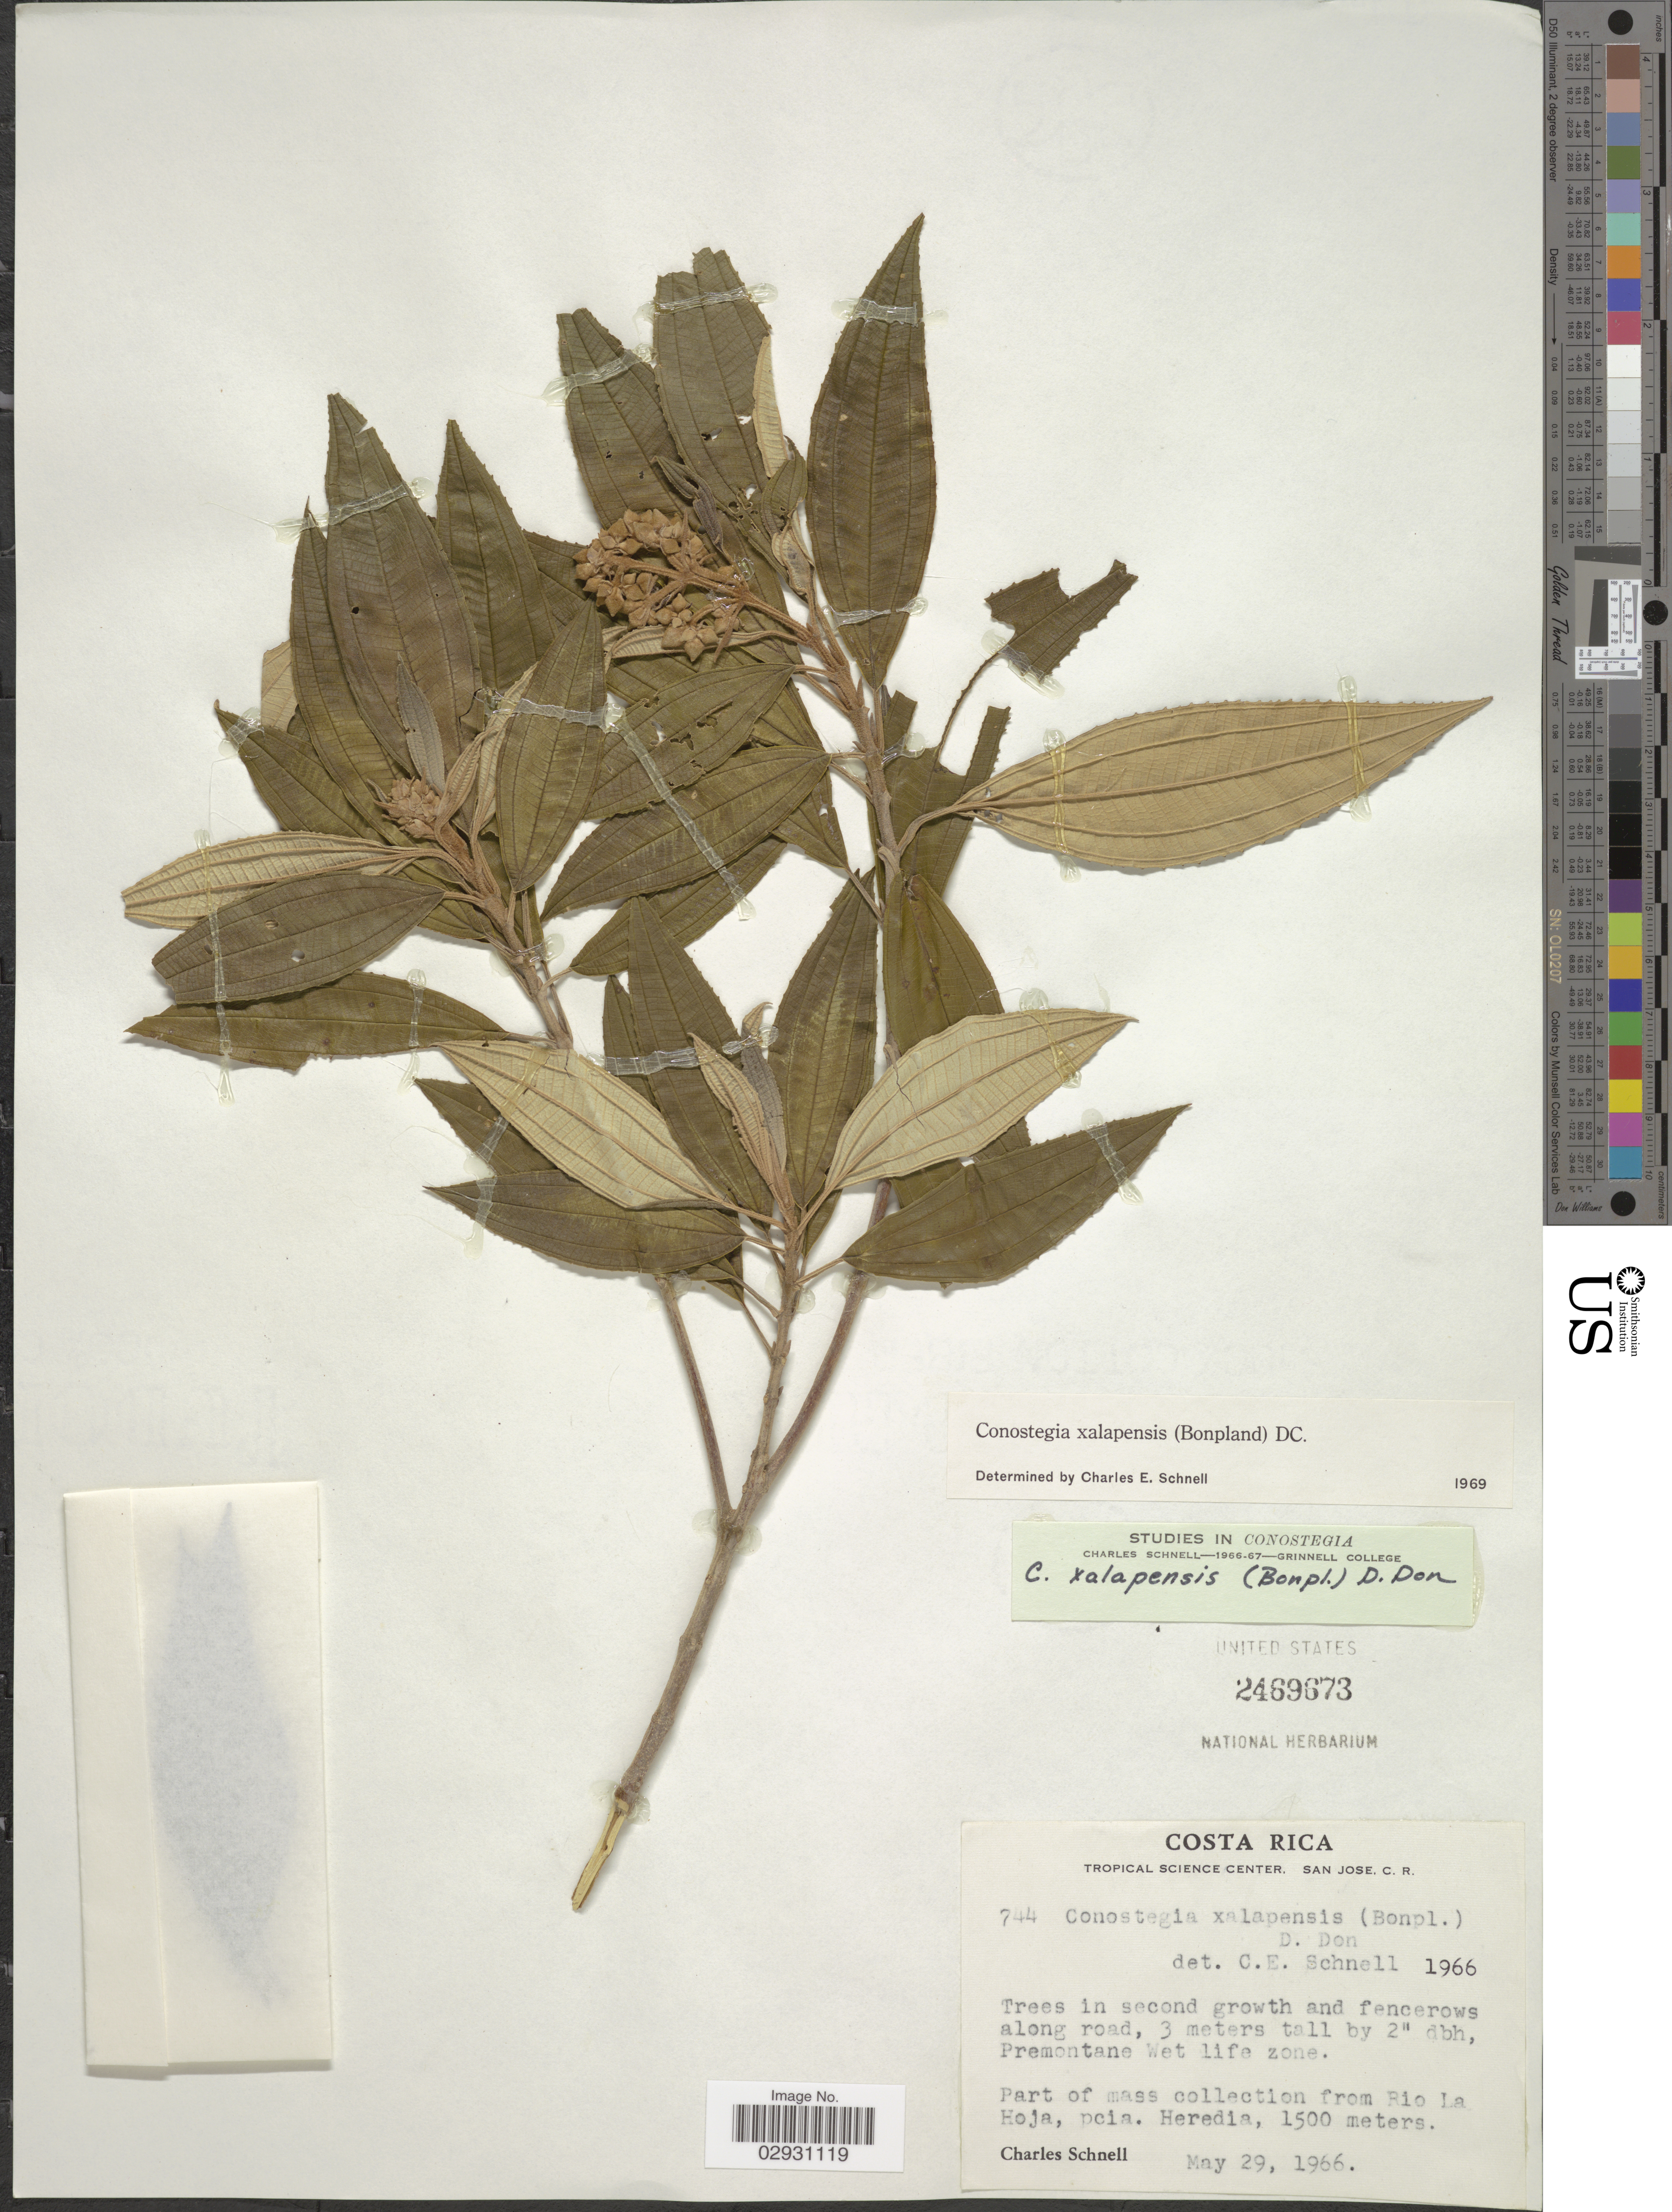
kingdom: Plantae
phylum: Tracheophyta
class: Magnoliopsida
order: Myrtales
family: Melastomataceae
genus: Conostegia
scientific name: Conostegia quadrangularis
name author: Schltdl. ex Steud.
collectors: C. Schnell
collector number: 744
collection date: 1966-05-29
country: Costa Rica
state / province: Heredia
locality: Premontane West life zone. Part of mass collection from Rio La Hoja.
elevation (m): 1500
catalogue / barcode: US 2469673